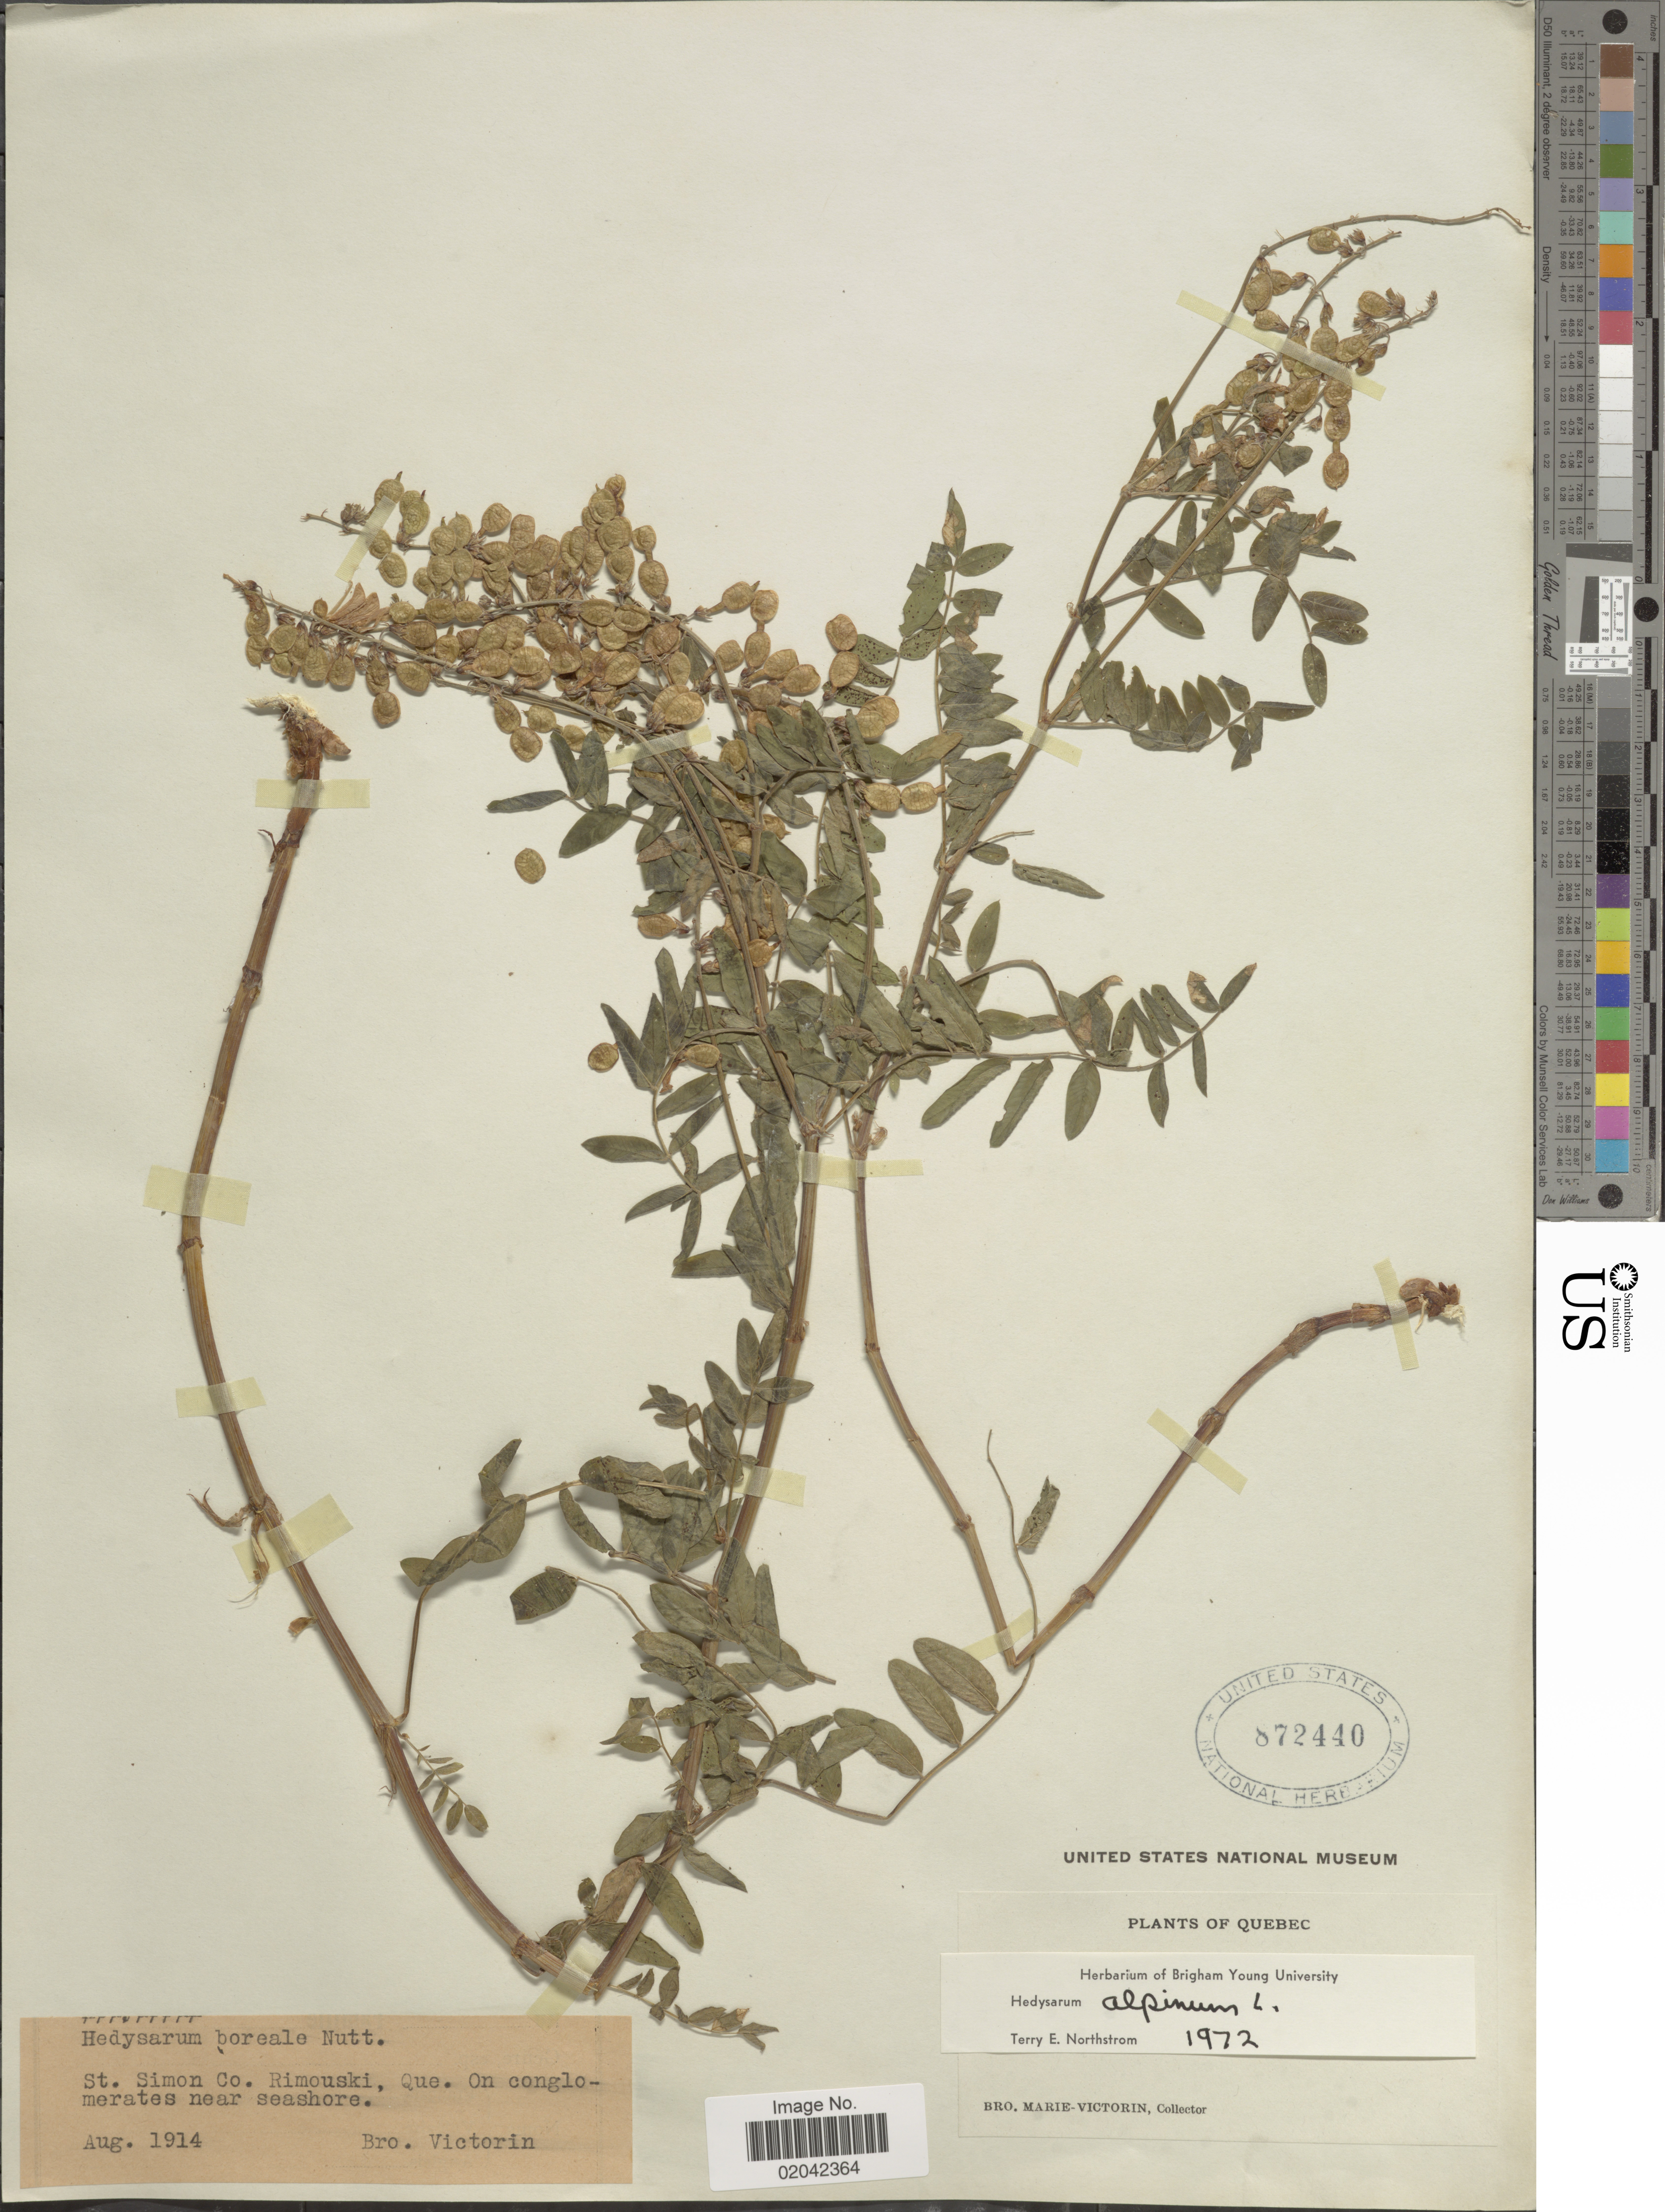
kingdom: Plantae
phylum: Tracheophyta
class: Magnoliopsida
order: Fabales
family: Fabaceae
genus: Hedysarum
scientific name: Hedysarum alpinum var. americanum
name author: Michx. ex Pursh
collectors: Fr. Marie-Victorin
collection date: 1914-08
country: Canada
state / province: Quebec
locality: St. Simon Co. Rimouski, Que.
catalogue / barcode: US 872440